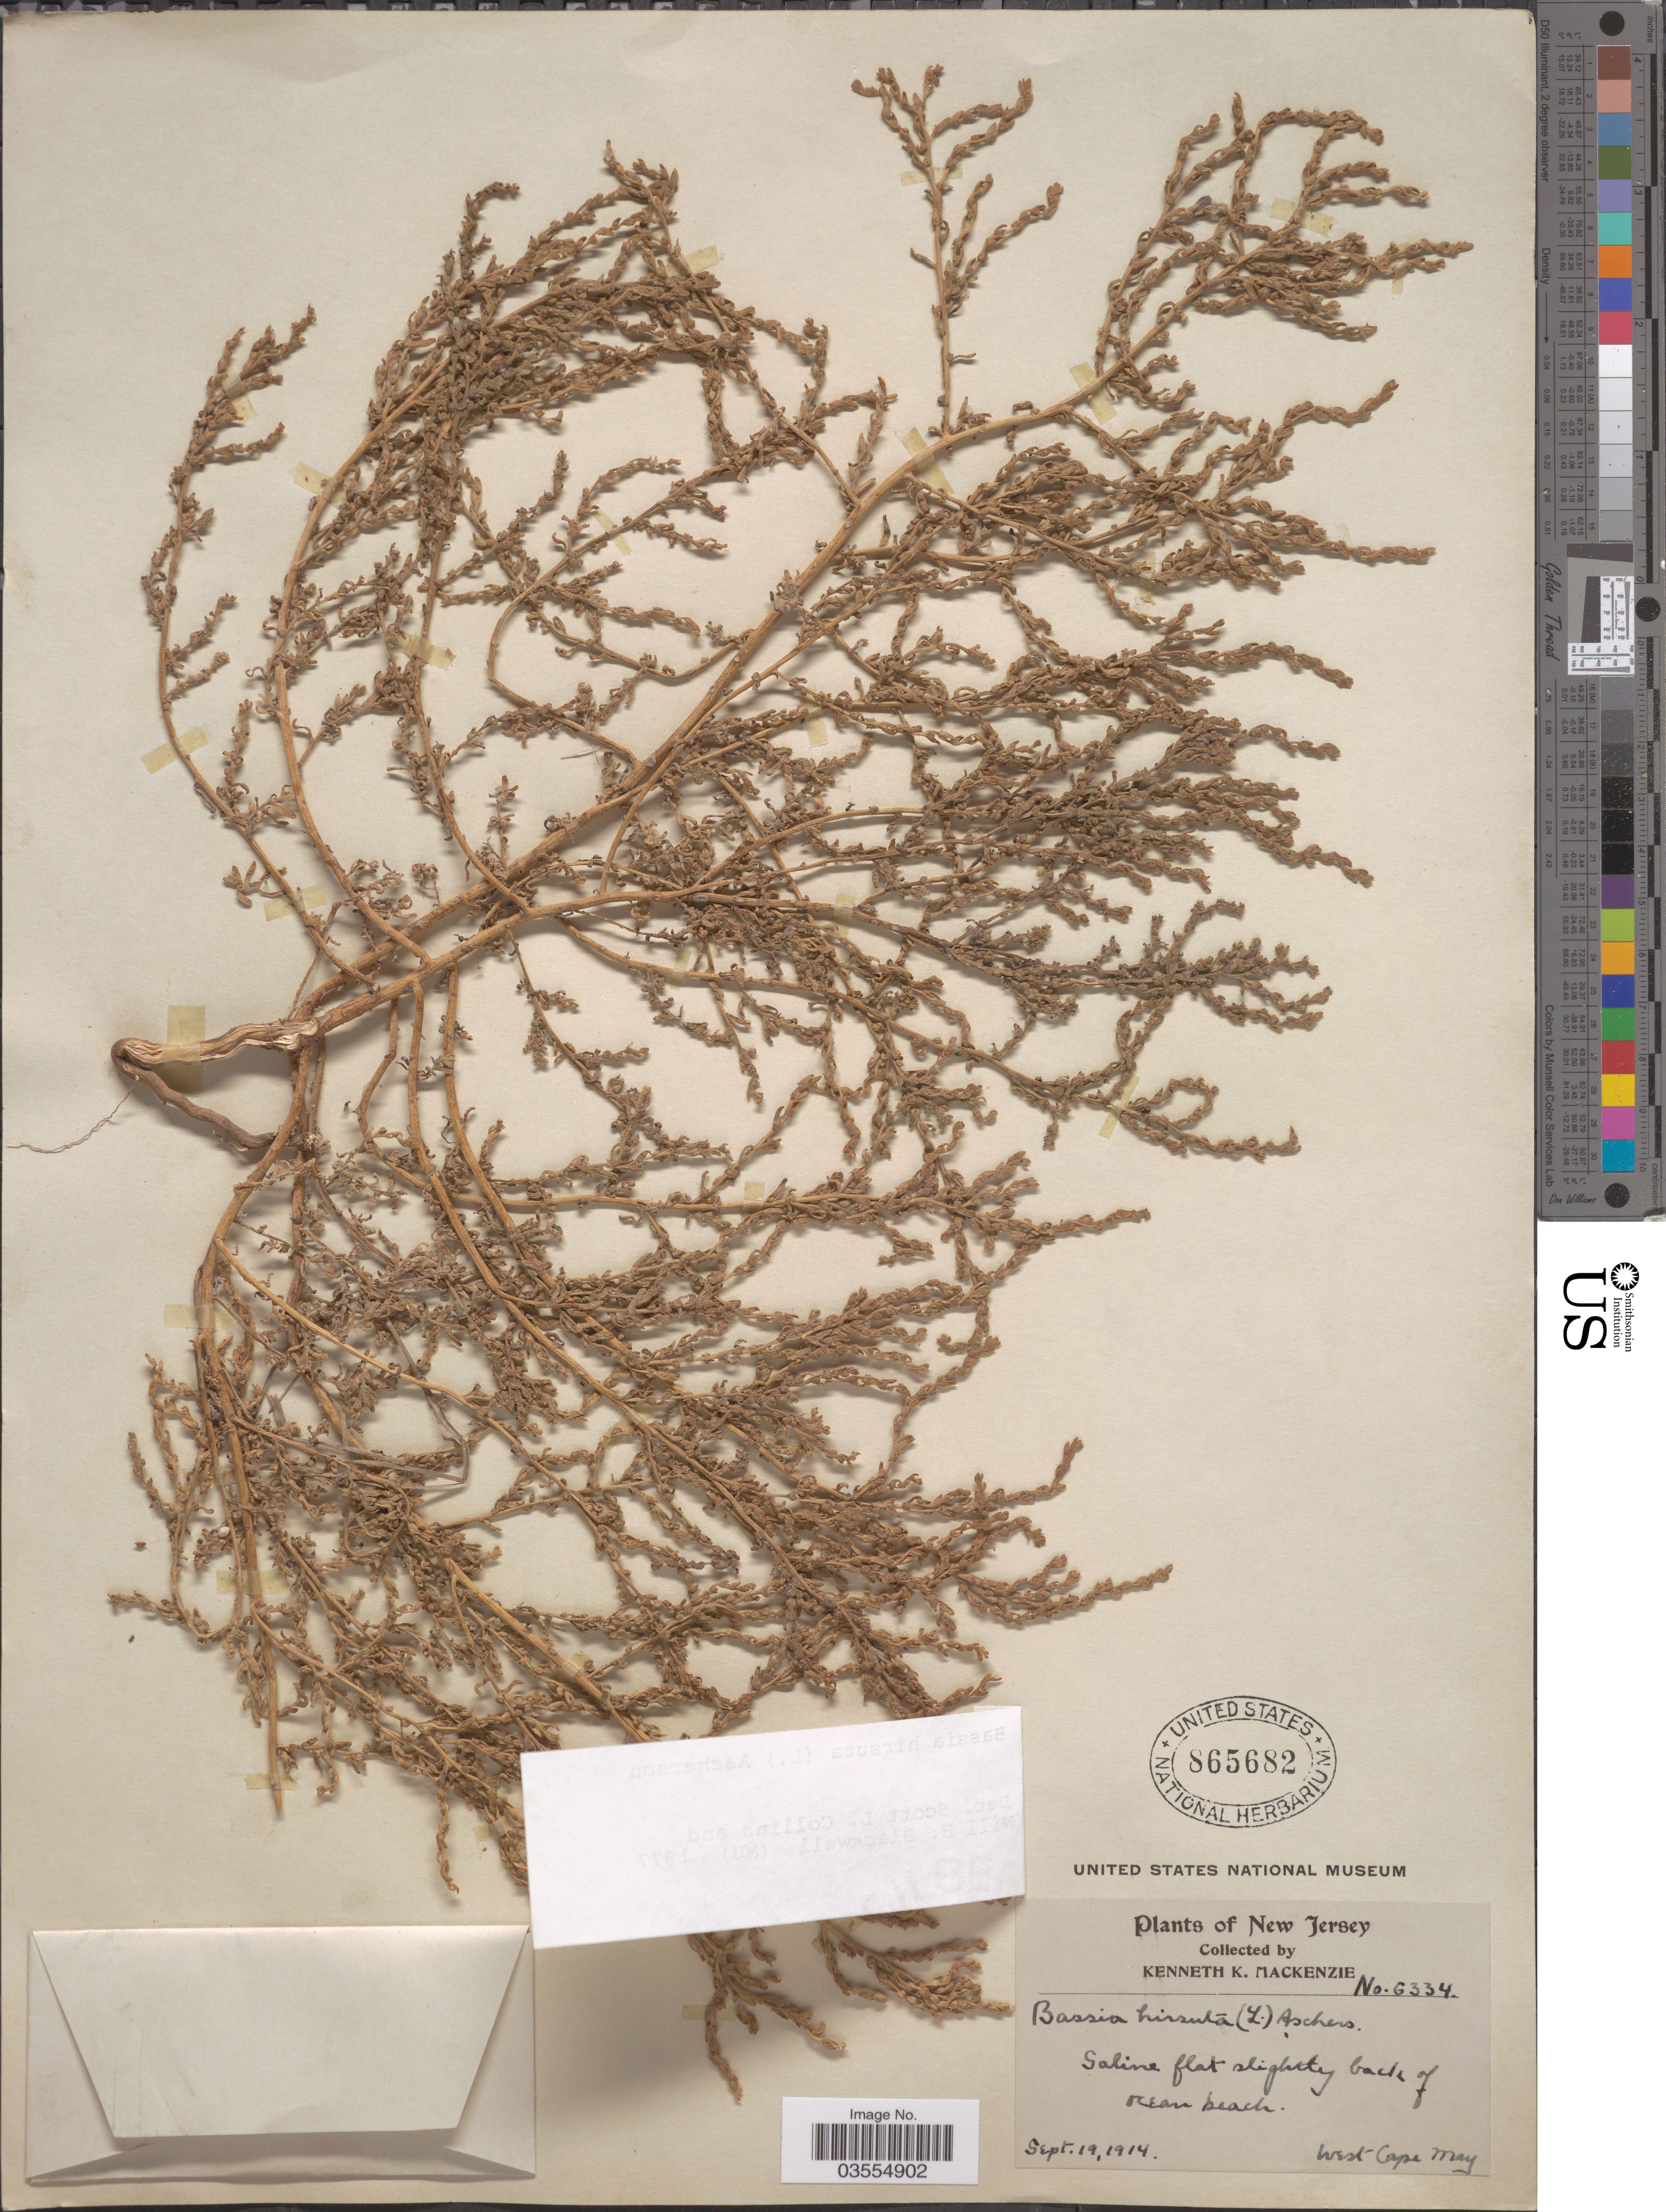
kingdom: Plantae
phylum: Tracheophyta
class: Magnoliopsida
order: Caryophyllales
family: Amaranthaceae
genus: Spirobassia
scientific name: Spirobassia hirsuta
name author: (L.) Freitag & G. Kadereit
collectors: K. K. Mackenzie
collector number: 6334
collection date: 1914-09-19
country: United States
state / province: New Jersey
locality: Saline flat slightley back of Ocean beach. West Cape May.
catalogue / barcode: US 865682